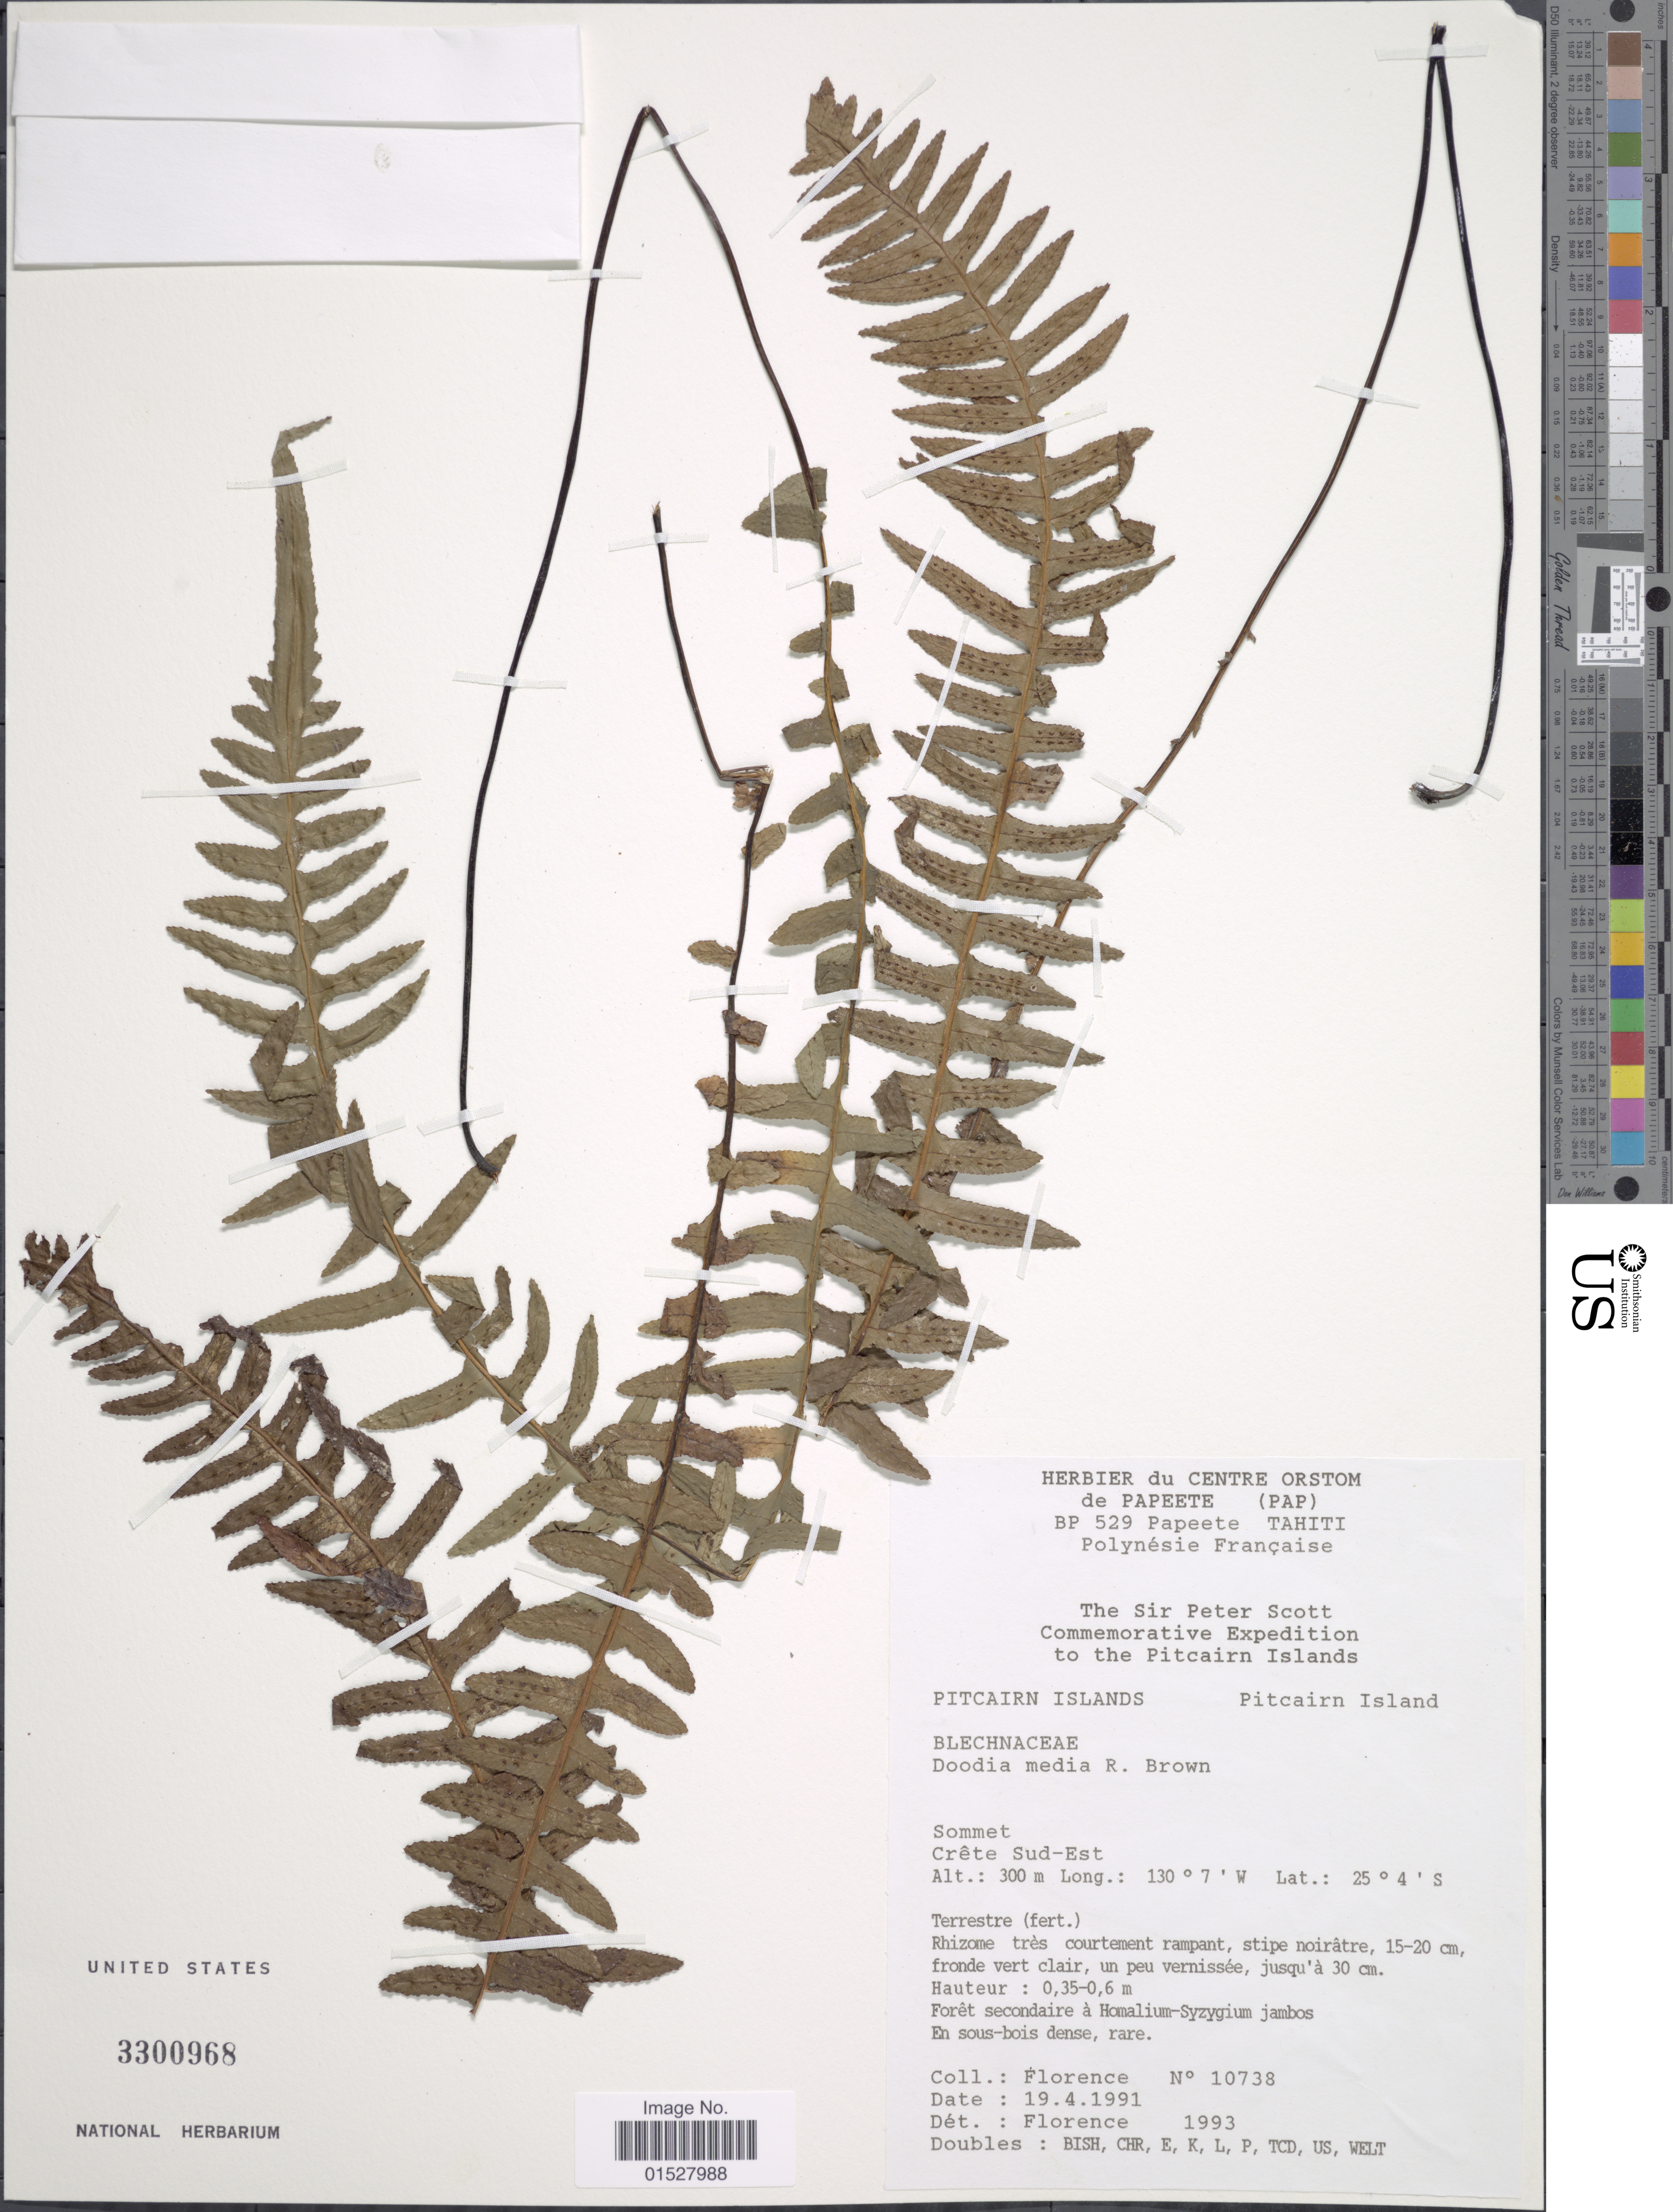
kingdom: Plantae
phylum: Tracheophyta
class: Polypodiopsida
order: Polypodiales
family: Blechnaceae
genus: Blechnum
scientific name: Blechnum medium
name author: (R. Br.) Christenh.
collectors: -. Florence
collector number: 10738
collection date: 1991-04-19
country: Pitcairn Islands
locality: Sommet, Crête Sud-Est.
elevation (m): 300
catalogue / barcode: US 3300968